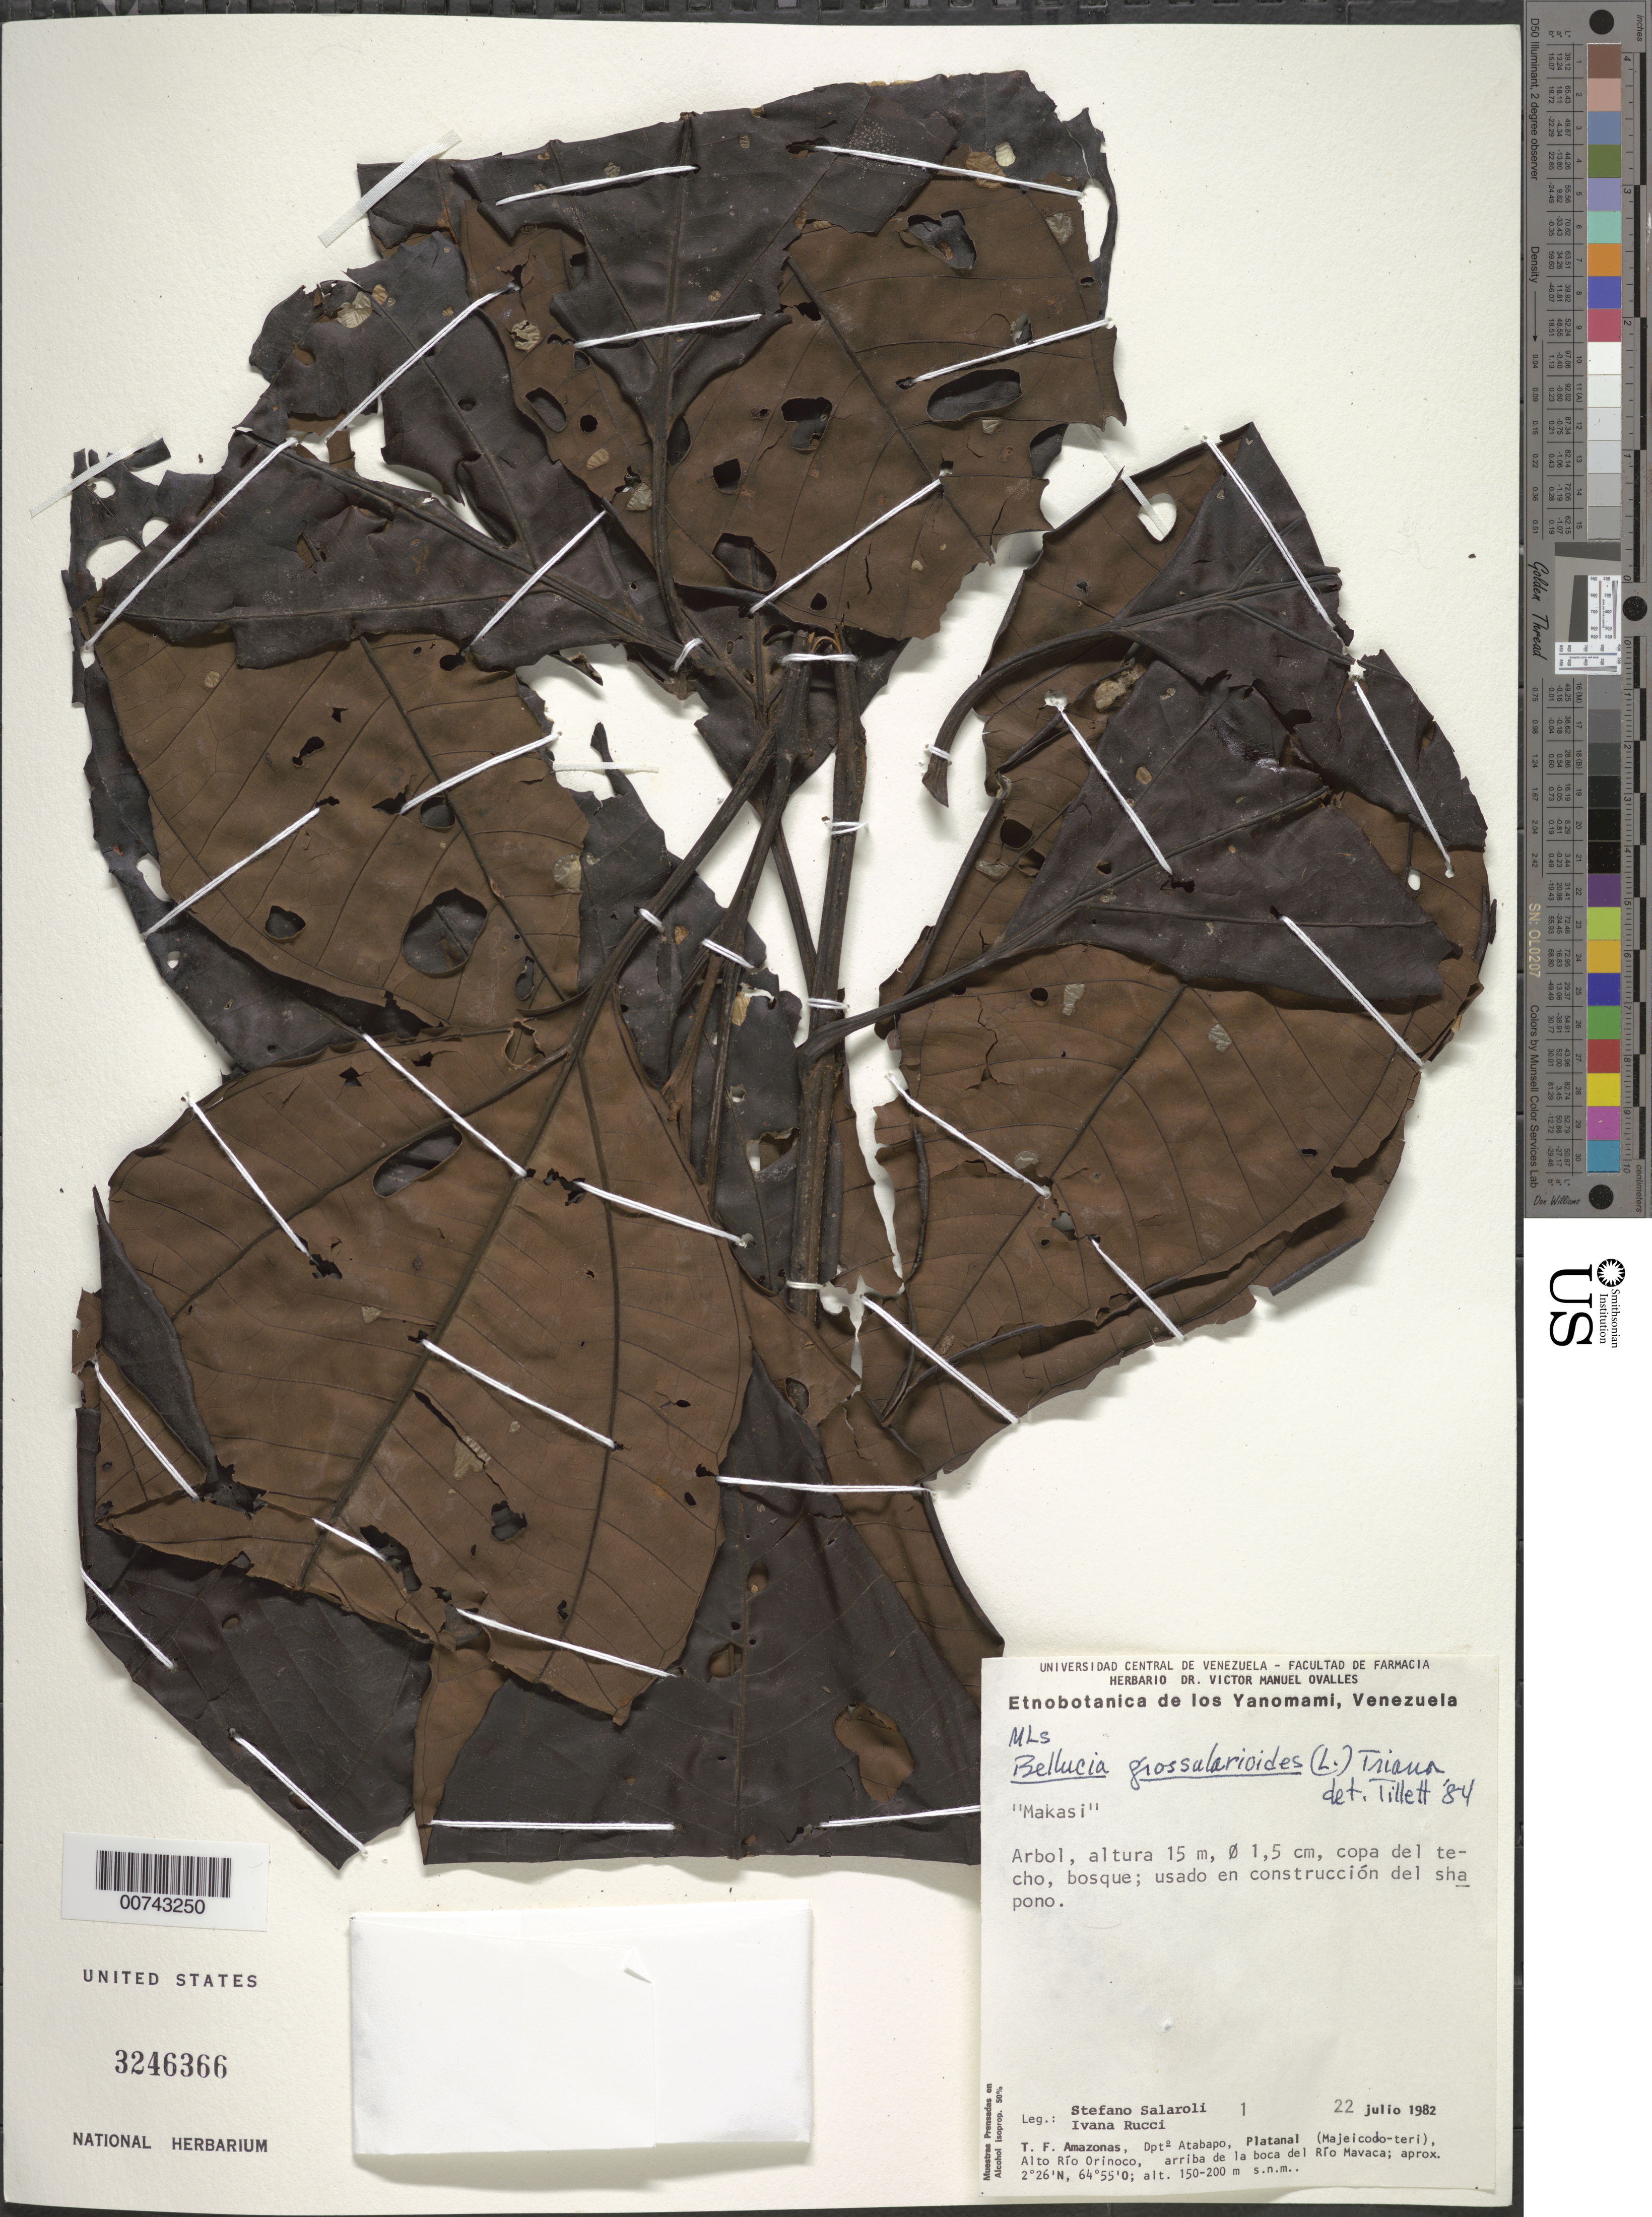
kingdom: Plantae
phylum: Tracheophyta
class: Magnoliopsida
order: Myrtales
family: Melastomataceae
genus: Bellucia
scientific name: Bellucia grossularioides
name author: (L.) Triana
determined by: Tillett, S. S.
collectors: S. Salaroli & I. Rucci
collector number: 1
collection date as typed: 22-Jul-82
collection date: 1982-07-22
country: Venezuela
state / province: Amazonas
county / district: Atabapo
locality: Platanal (Majeicodo-teri), Alto Río Orinoco, above mouth of Río Mavaca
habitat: Forest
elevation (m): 150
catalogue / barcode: US 3246366